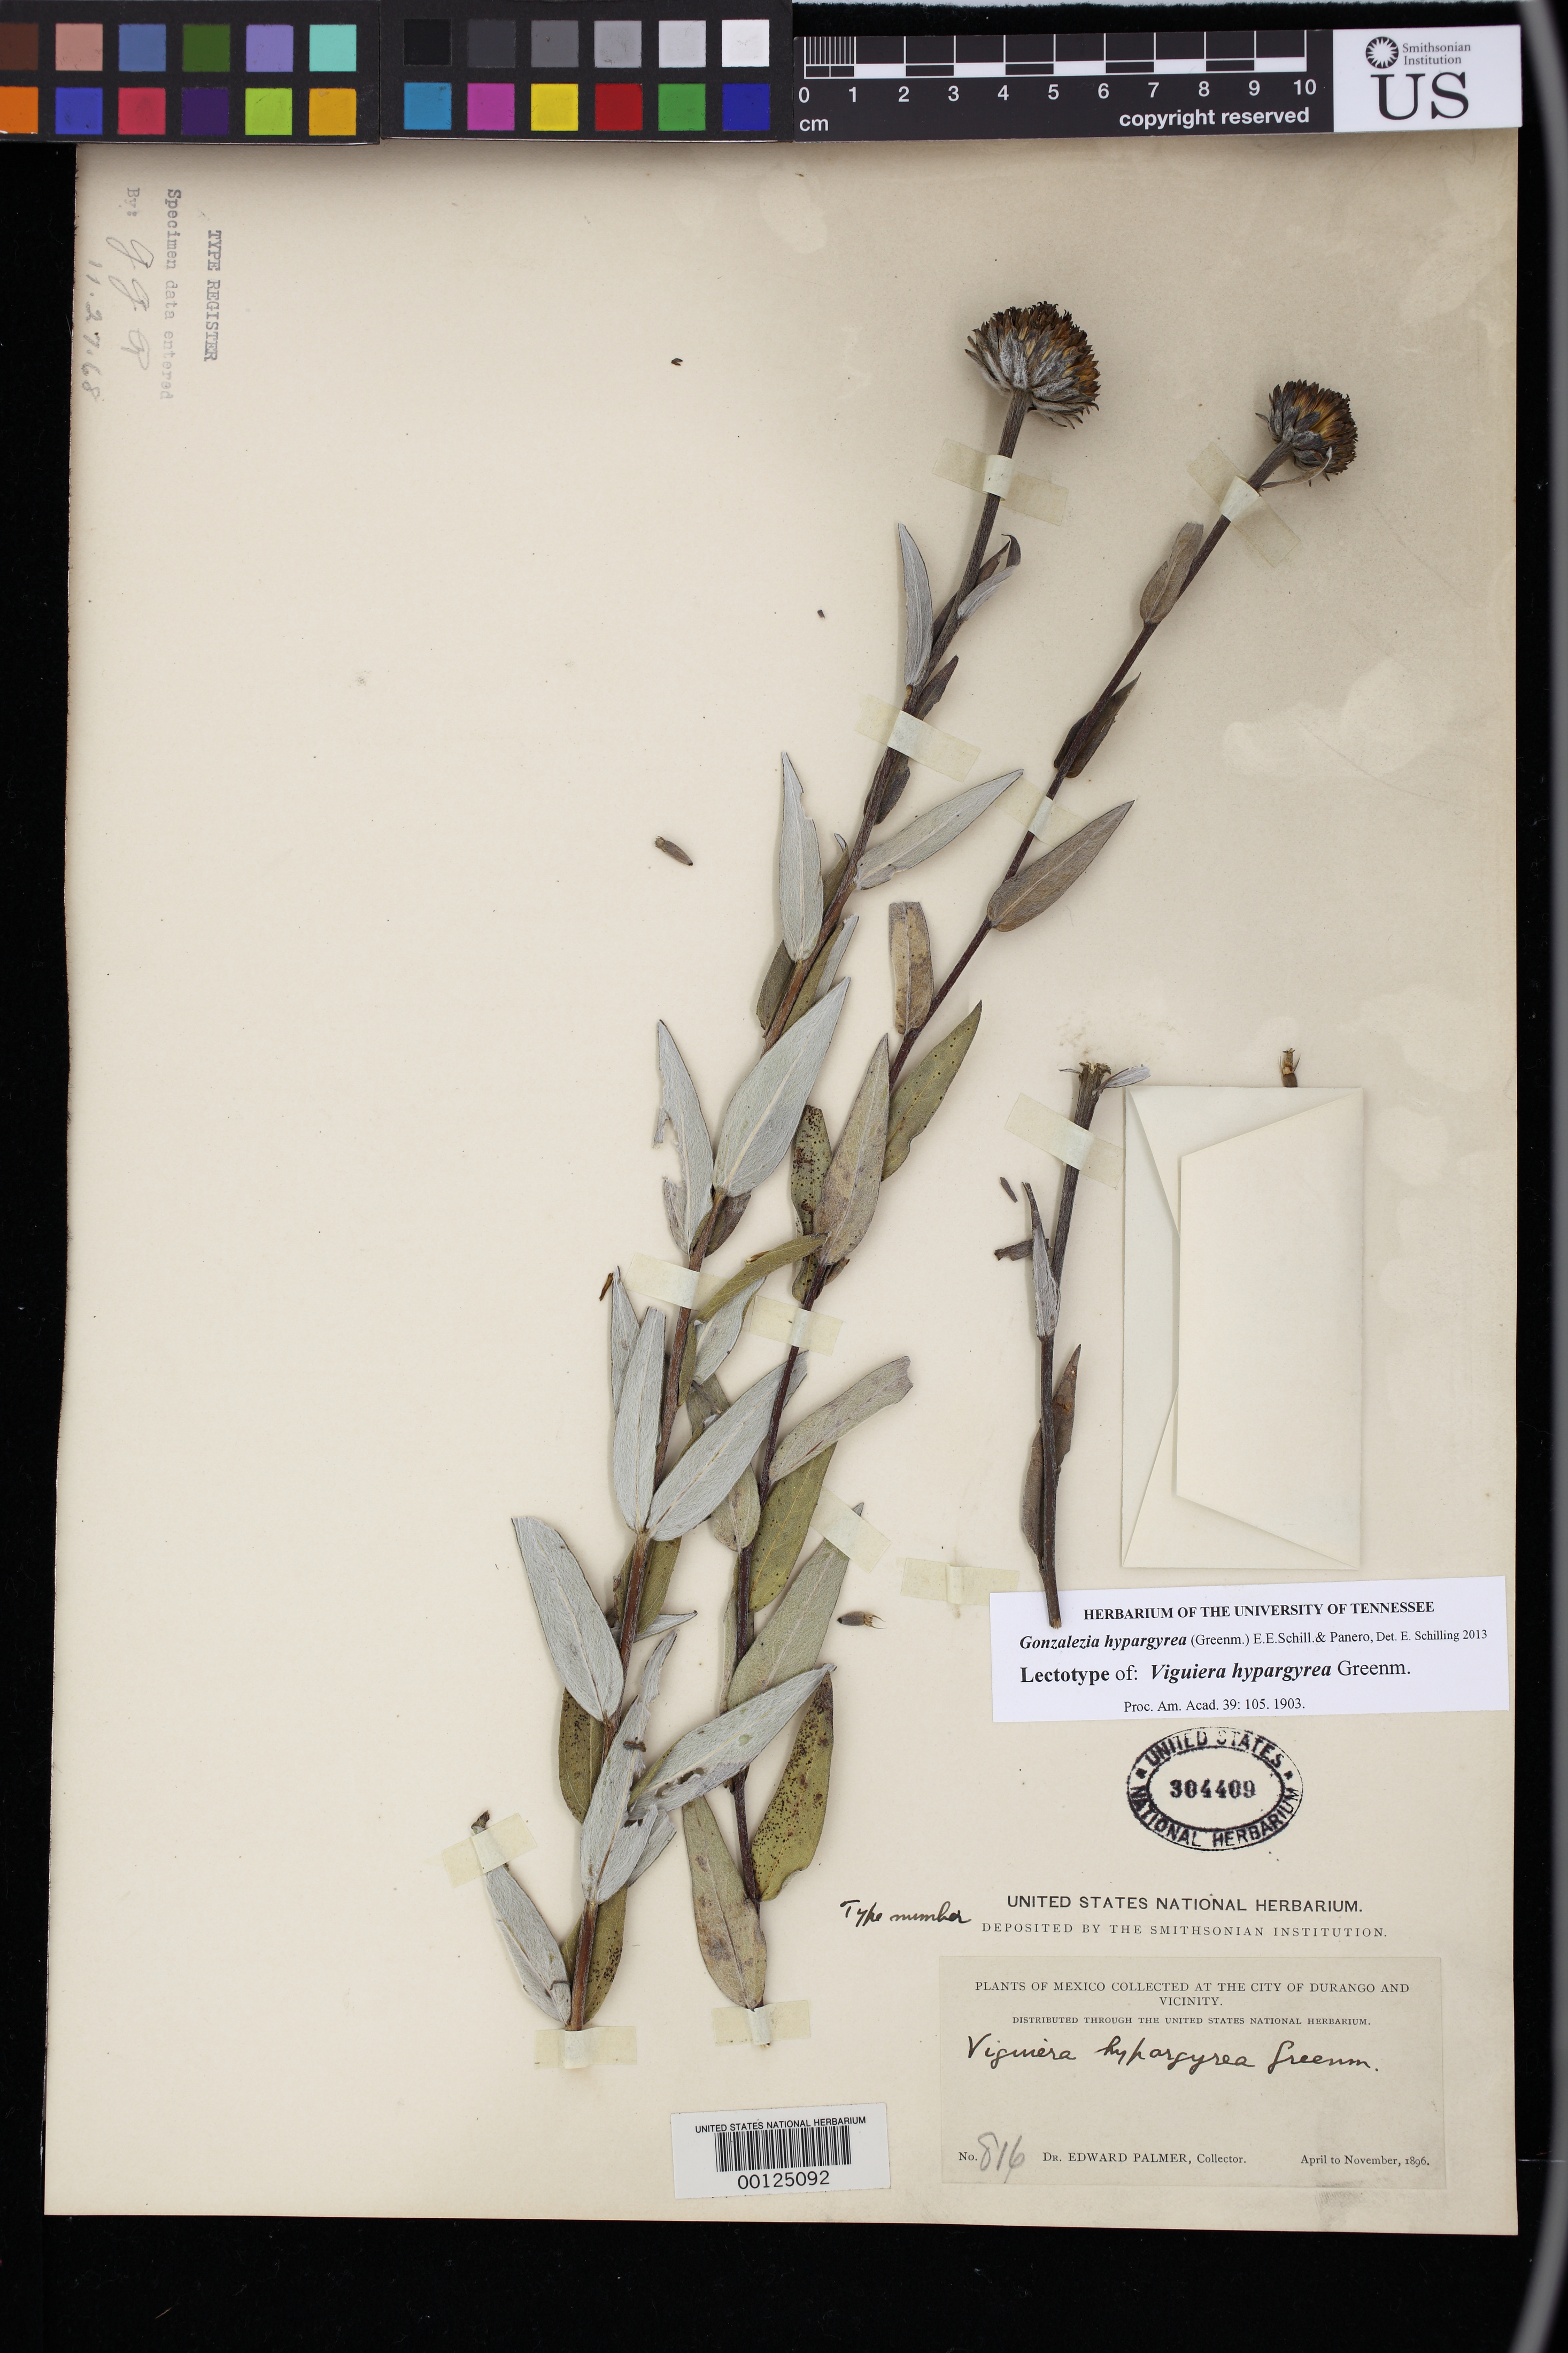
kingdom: Plantae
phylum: Tracheophyta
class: Magnoliopsida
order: Asterales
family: Asteraceae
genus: Viguiera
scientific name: Viguiera hypargyrea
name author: Greenm.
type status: Isolectotype; Type Collection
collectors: E. Palmer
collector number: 816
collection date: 1896-04/1896-11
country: Mexico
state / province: Durango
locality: City of Durango and vicinity.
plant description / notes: Annotated as "lectotype" by E. Schilling (2013) but publication designates duplicate at GH as lectotype, US specimen as isolectotype.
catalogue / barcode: US 304409